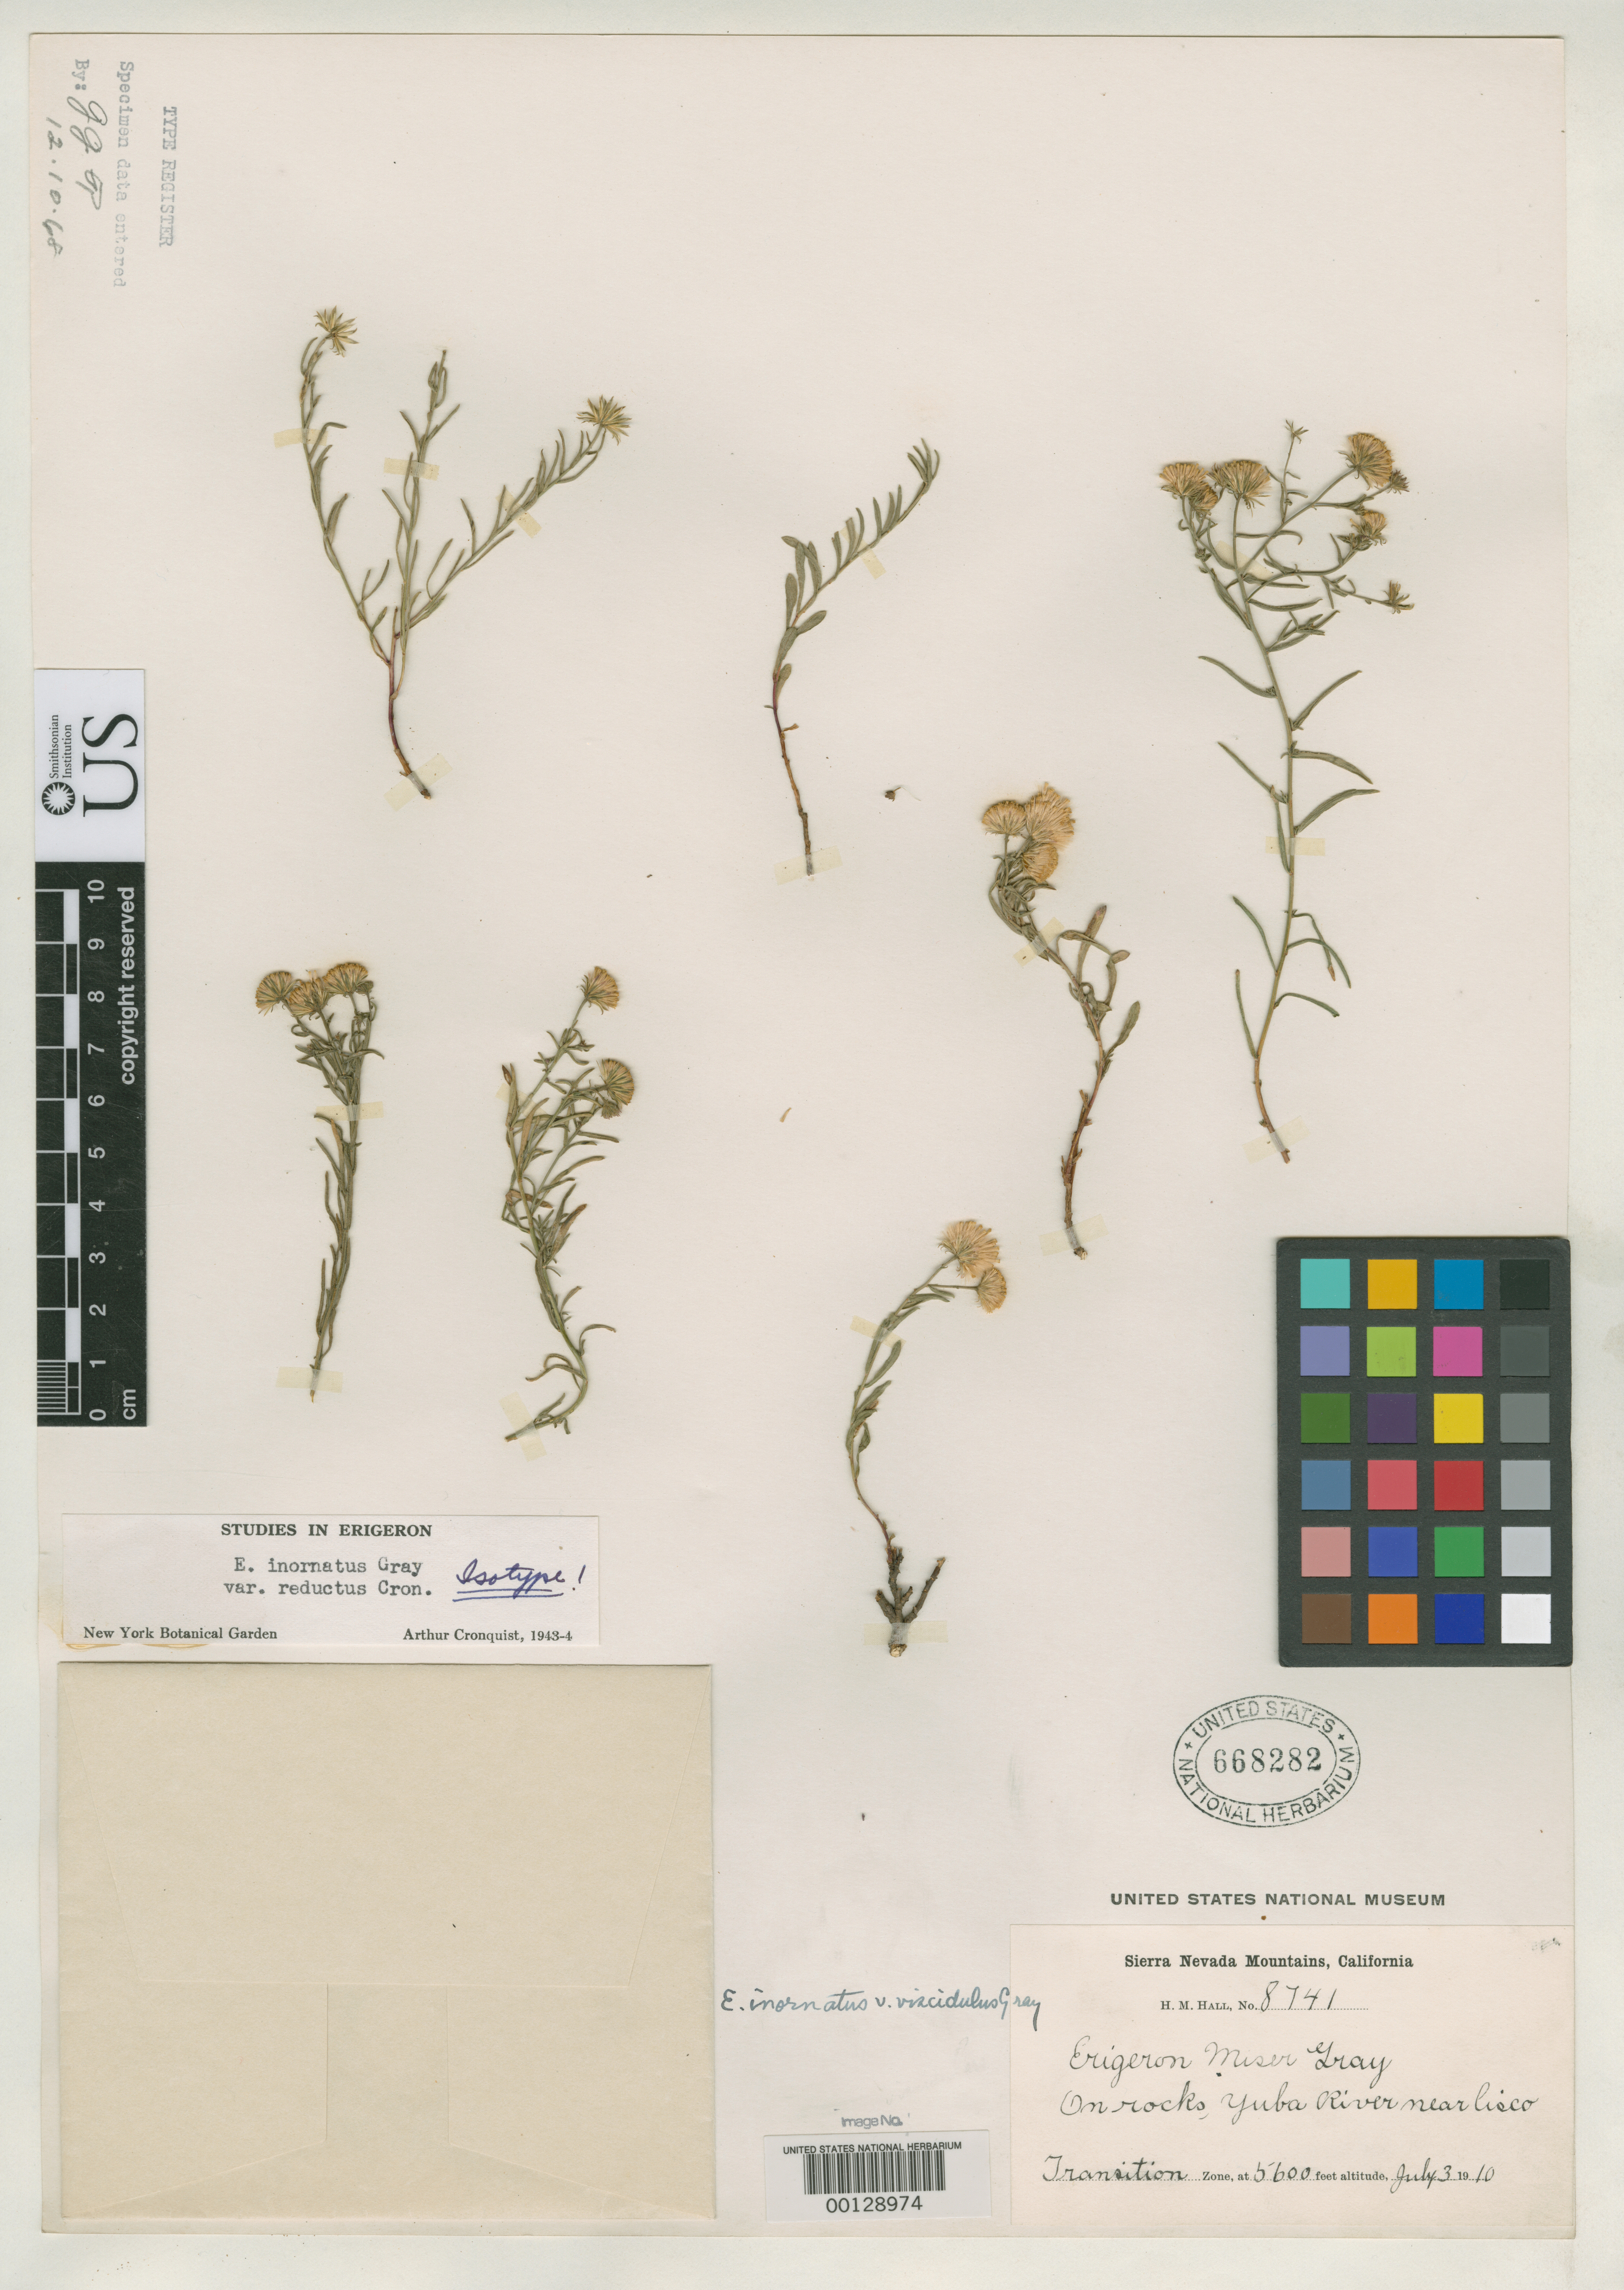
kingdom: Plantae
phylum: Tracheophyta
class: Magnoliopsida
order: Asterales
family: Asteraceae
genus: Erigeron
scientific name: Erigeron inornatus var. reductus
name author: Cronq.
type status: Isotype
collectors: H. M. Hall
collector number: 8741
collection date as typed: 03 Jul 1910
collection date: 1910-07-03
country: United States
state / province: California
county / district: Placer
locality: Yuba River near Cisco.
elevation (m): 1707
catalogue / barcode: US 668282